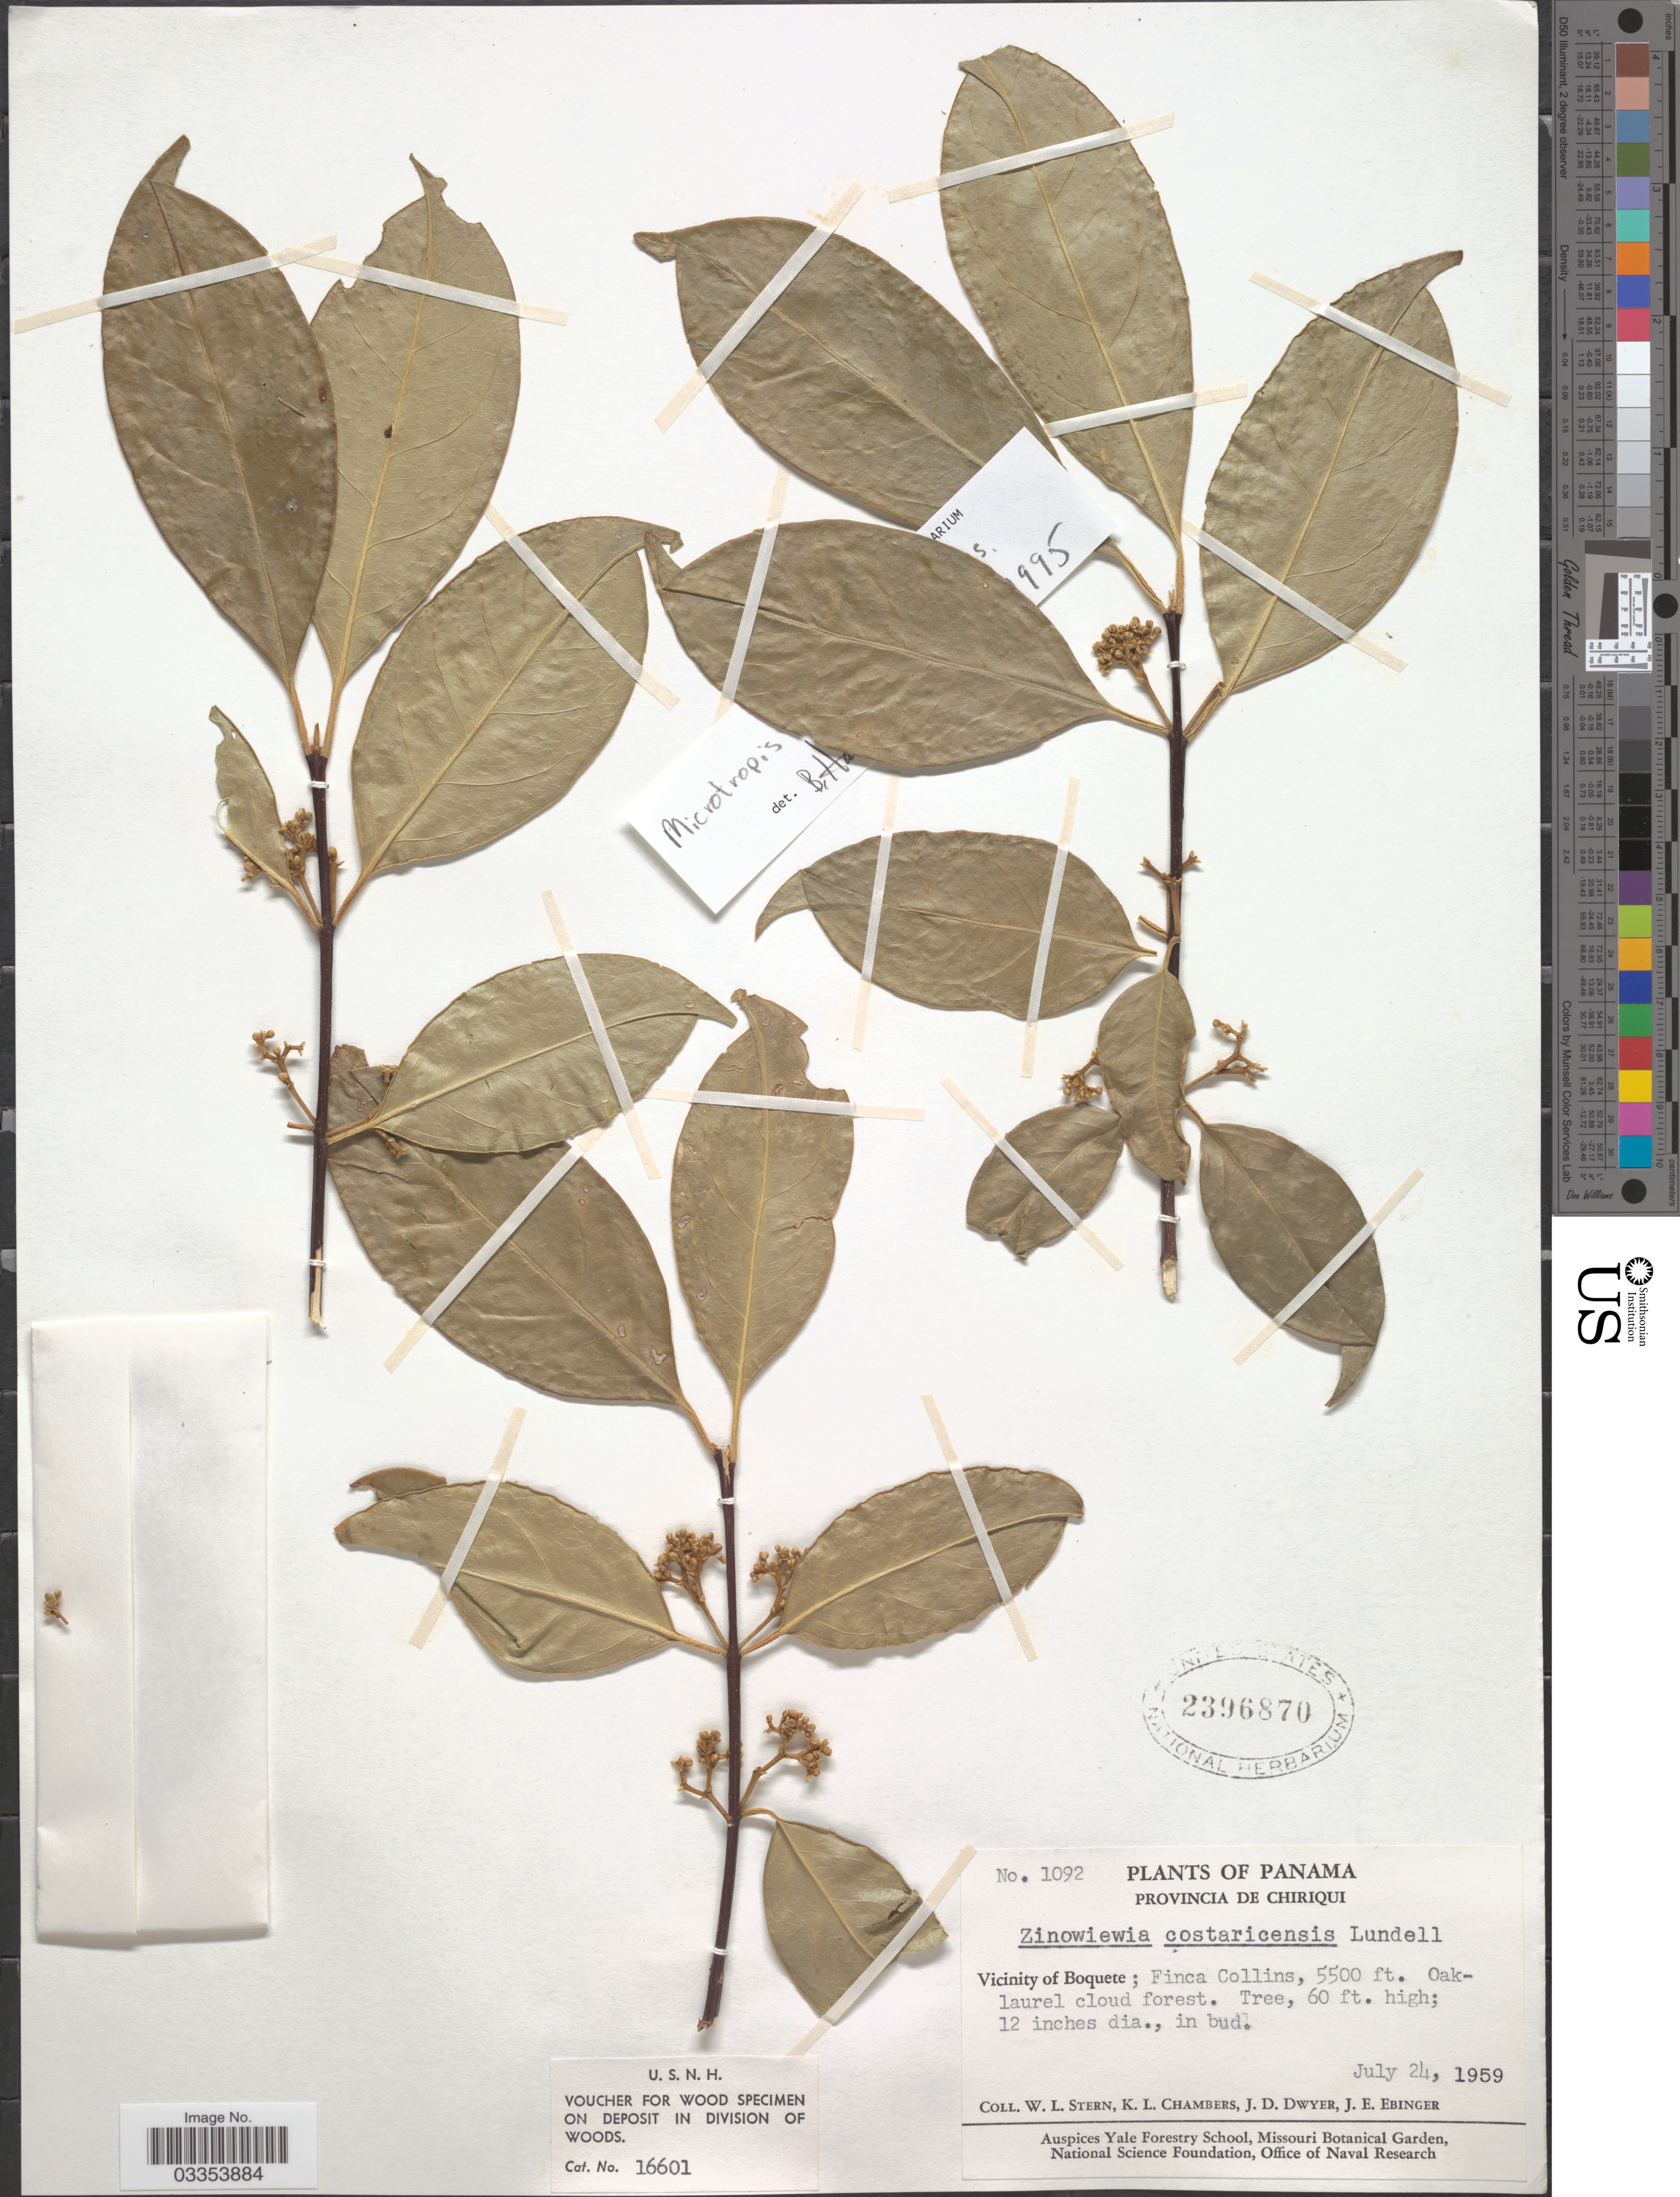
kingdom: Plantae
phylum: Tracheophyta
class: Magnoliopsida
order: Celastrales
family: Celastraceae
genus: Quetzalia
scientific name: Quetzalia occidentalis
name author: (Loes. ex Donn. Sm.) Lundell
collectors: W. L. Stern, K. Chambers, J. D. Dwyer & J. Ebinger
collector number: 1092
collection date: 1959-07-24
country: Panama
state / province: Chiriqui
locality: Vicinity of Boquete; Finca Collins.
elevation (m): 1676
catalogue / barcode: US 2396870